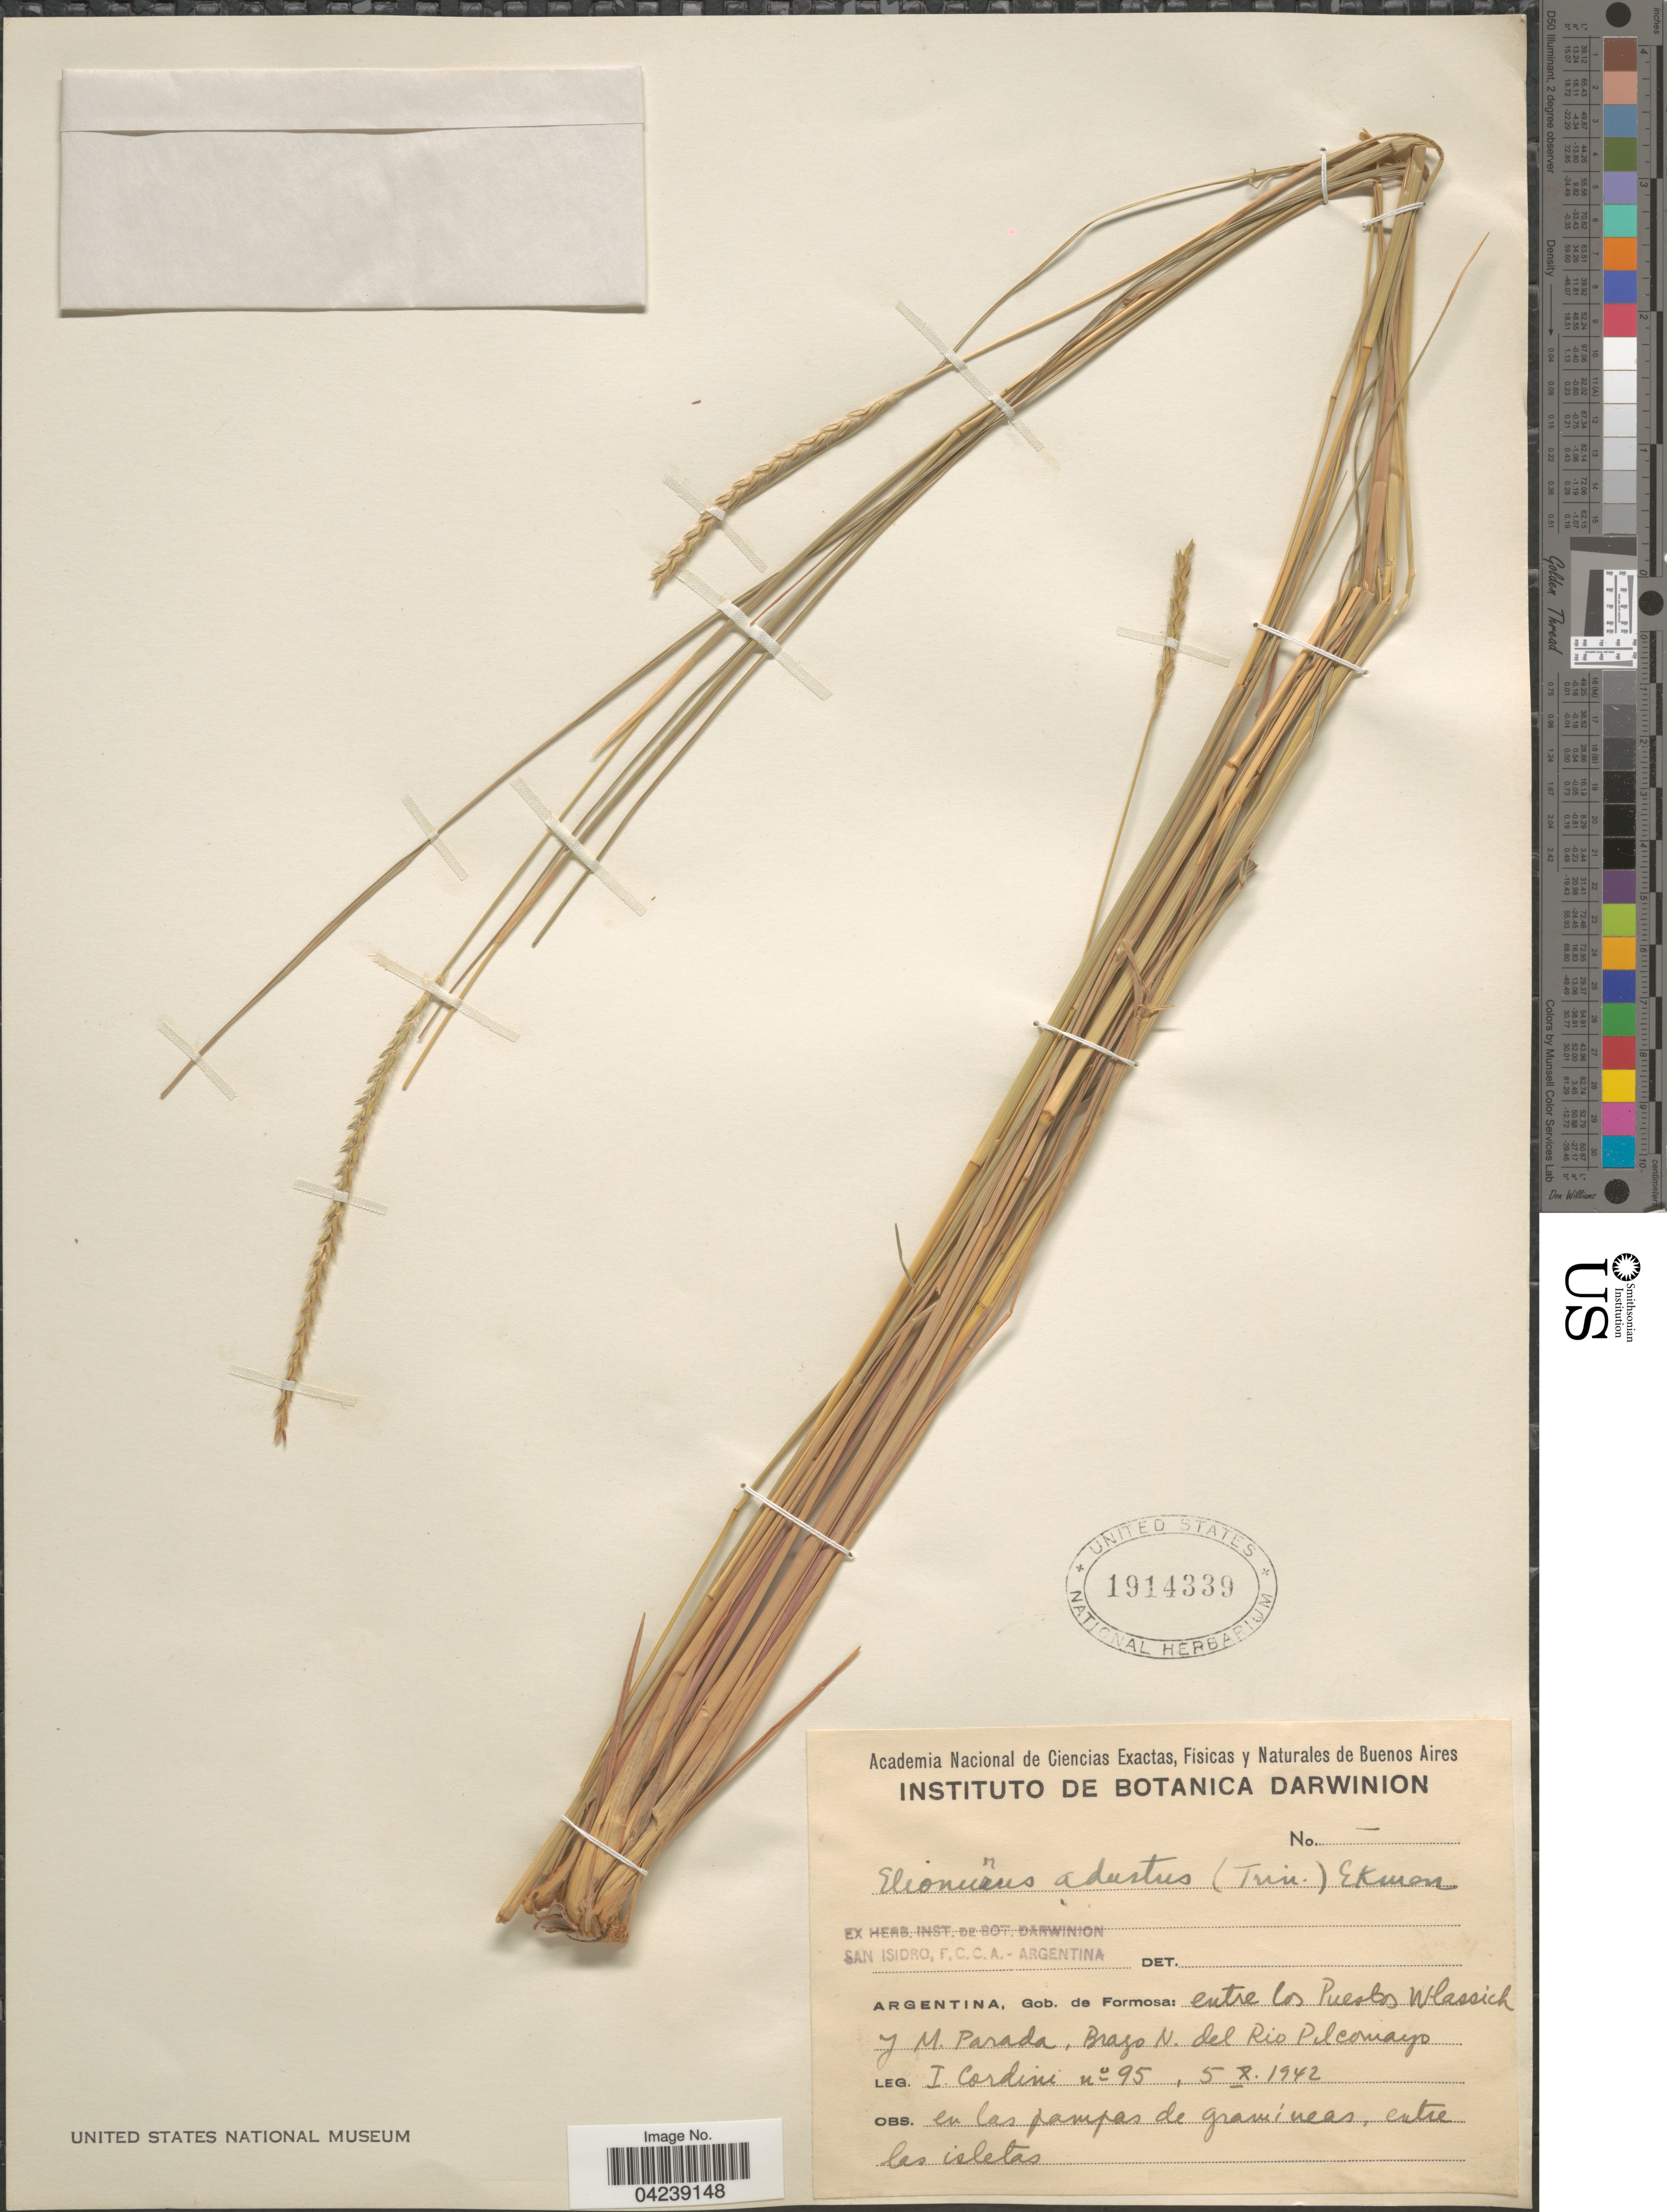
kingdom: Plantae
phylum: Tracheophyta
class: Liliopsida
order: Poales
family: Poaceae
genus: Elionurus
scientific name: Elionurus muticus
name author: (Spreng.) Kuntze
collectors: I. Cordini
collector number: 95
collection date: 1942-10-05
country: Argentina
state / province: Formosa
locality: Gob. de Formosa: entre los Puestos Wlassich. J M. Parada , Brazo N. del Rio Pilcomayo.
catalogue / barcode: US 1914339